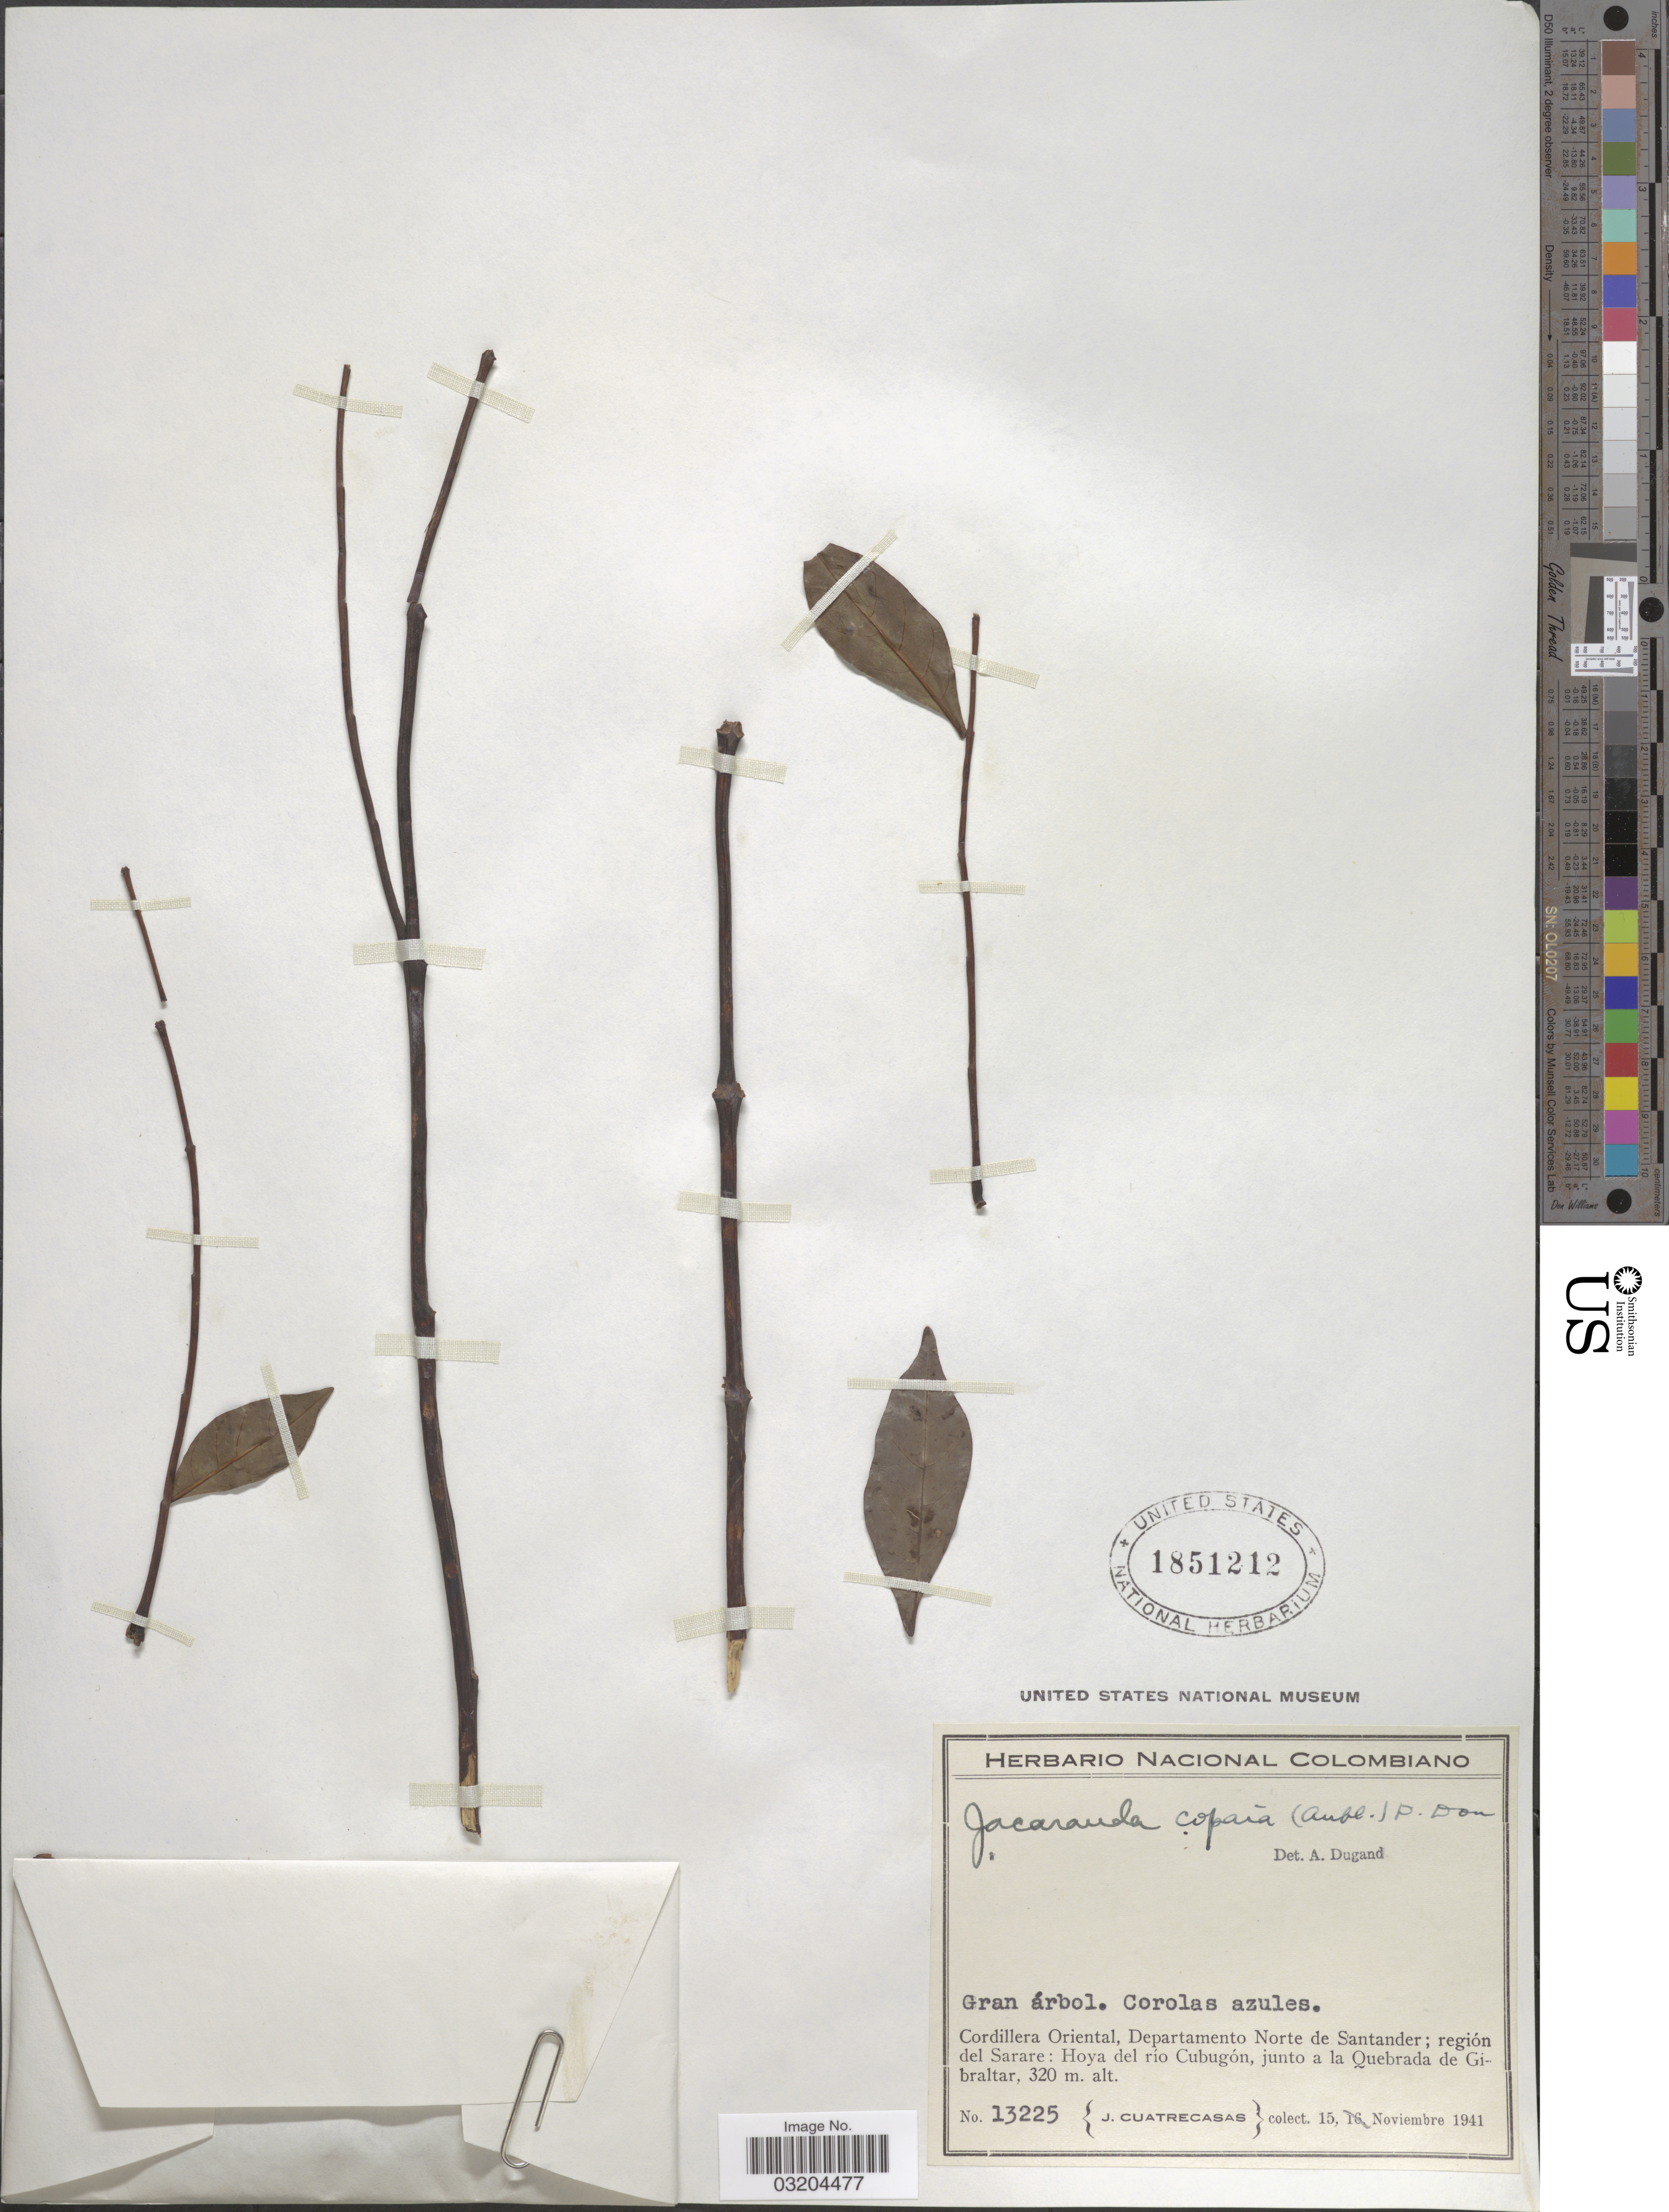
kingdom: Plantae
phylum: Tracheophyta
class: Magnoliopsida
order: Lamiales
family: Bignoniaceae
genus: Jacaranda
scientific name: Jacaranda copaia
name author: (Aubl.) D. Don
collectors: J. Cuatrecasas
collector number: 13225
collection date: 1941-11-15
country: Colombia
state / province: Norte de Santander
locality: Cordillera Oriental, Departamento Norte de Santander; región del Sarare: Hoya del río Cubugón, junto a la Quebrada de Gibraltar.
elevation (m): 320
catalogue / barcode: US 1851212